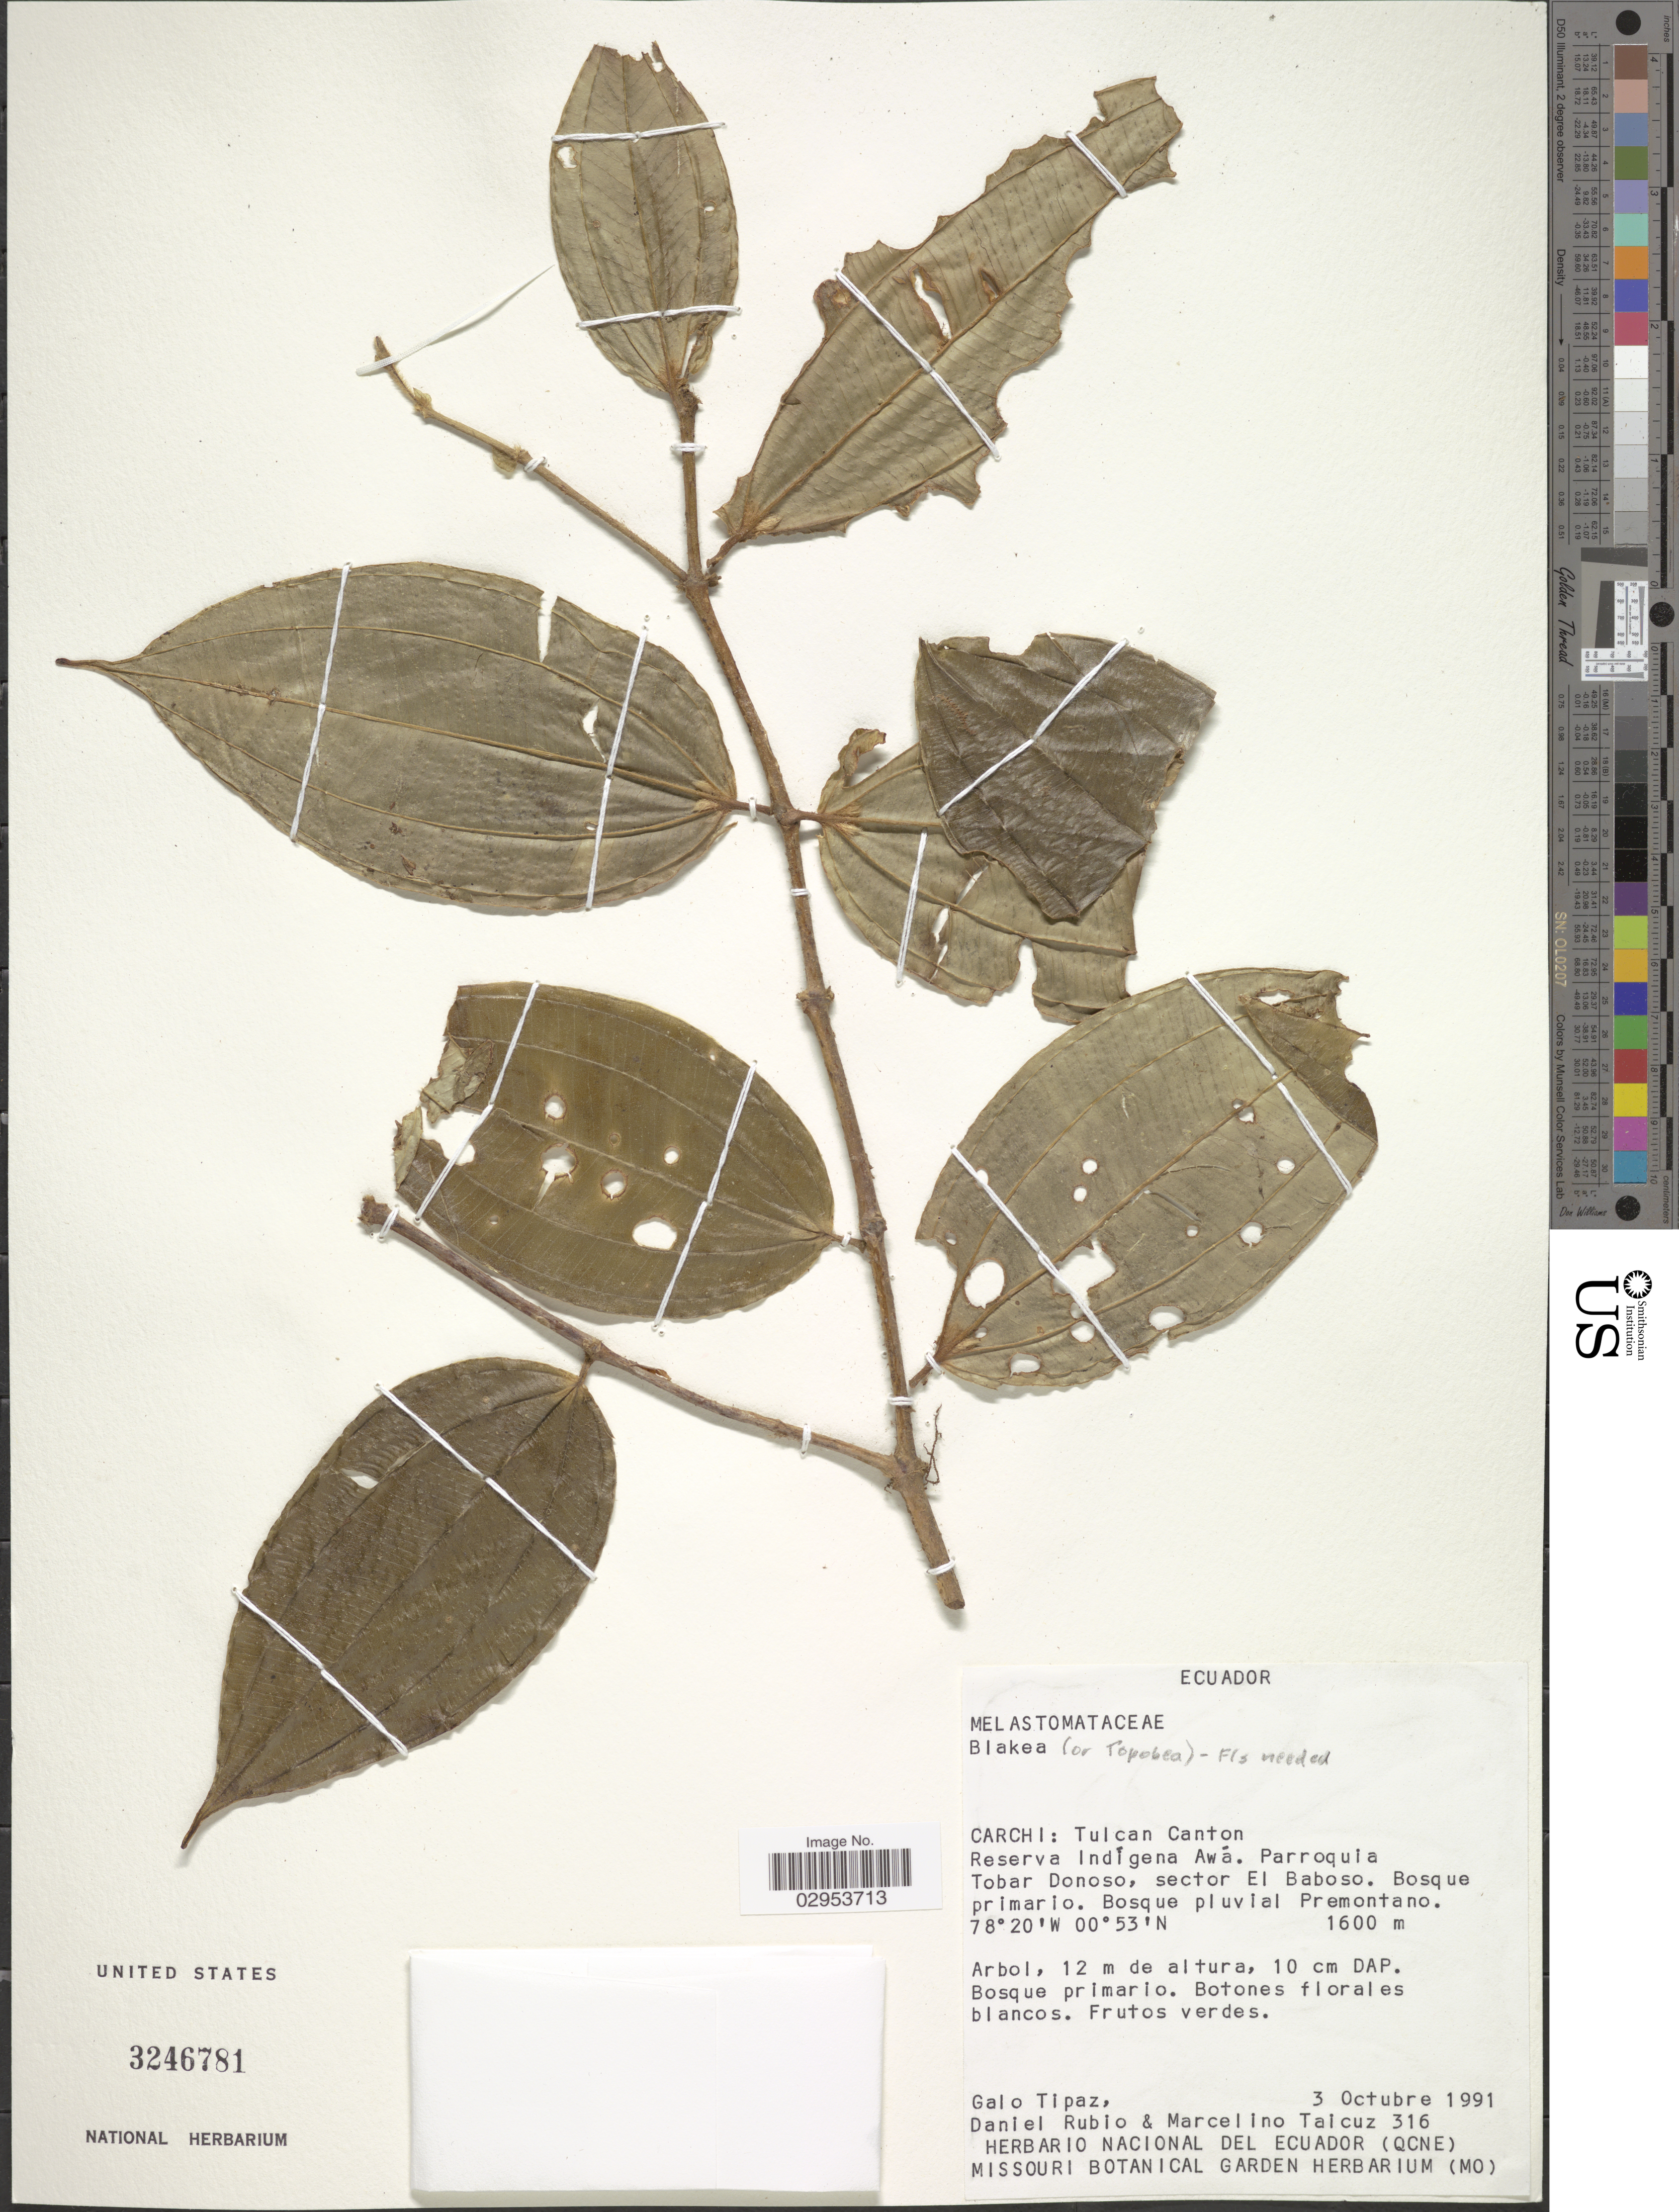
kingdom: Plantae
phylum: Tracheophyta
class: Magnoliopsida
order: Myrtales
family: Melastomataceae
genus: Blakea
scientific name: Blakea sp.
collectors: G. Tipaz, D. Rubio & M. Taicuz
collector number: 316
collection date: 1991-10-03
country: Ecuador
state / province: Carchi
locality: Tulcan Canton. Reserva Indígena Awá. Parroquia Tobar Donoso, sector El Baboso.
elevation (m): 1600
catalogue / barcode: US 3246781